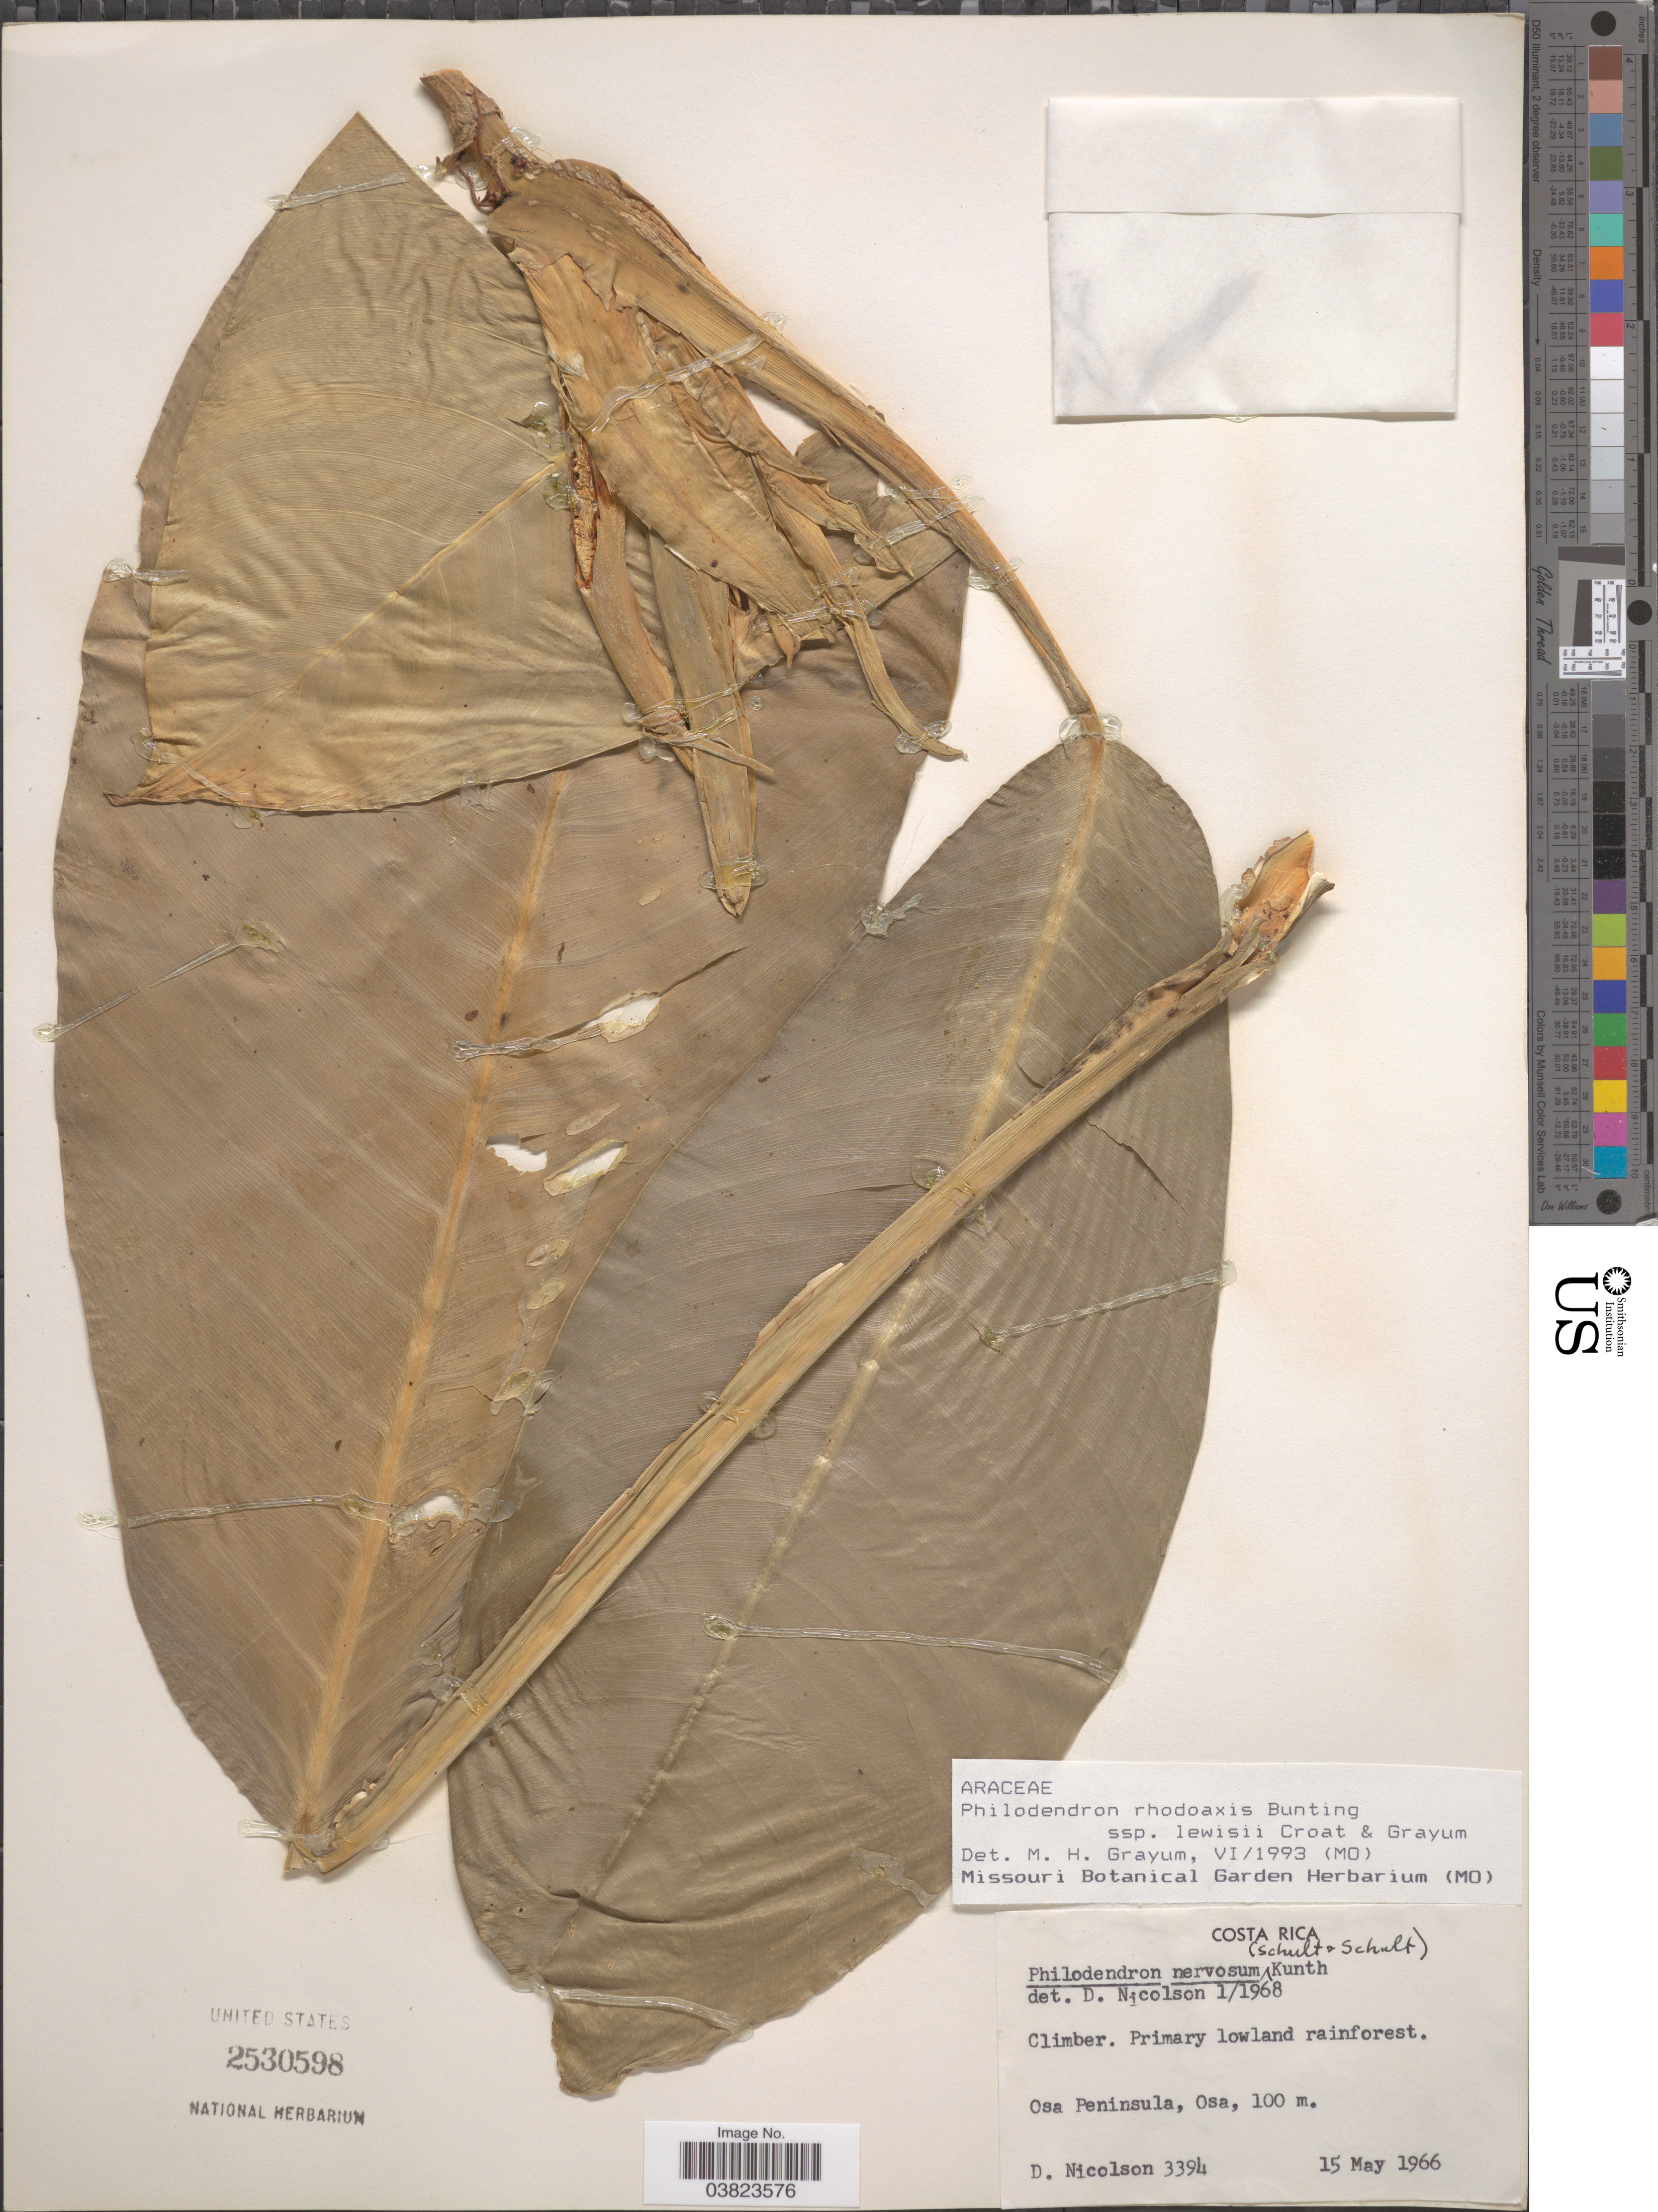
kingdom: Plantae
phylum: Tracheophyta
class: Liliopsida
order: Alismatales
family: Araceae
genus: Philodendron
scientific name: Philodendron rhodoaxis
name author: G.S. Bunting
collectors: D. H. Nicolson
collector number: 3394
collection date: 1966-05-15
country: Costa Rica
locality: Osa Peninsula, Osa.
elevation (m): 100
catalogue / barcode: US 2530598